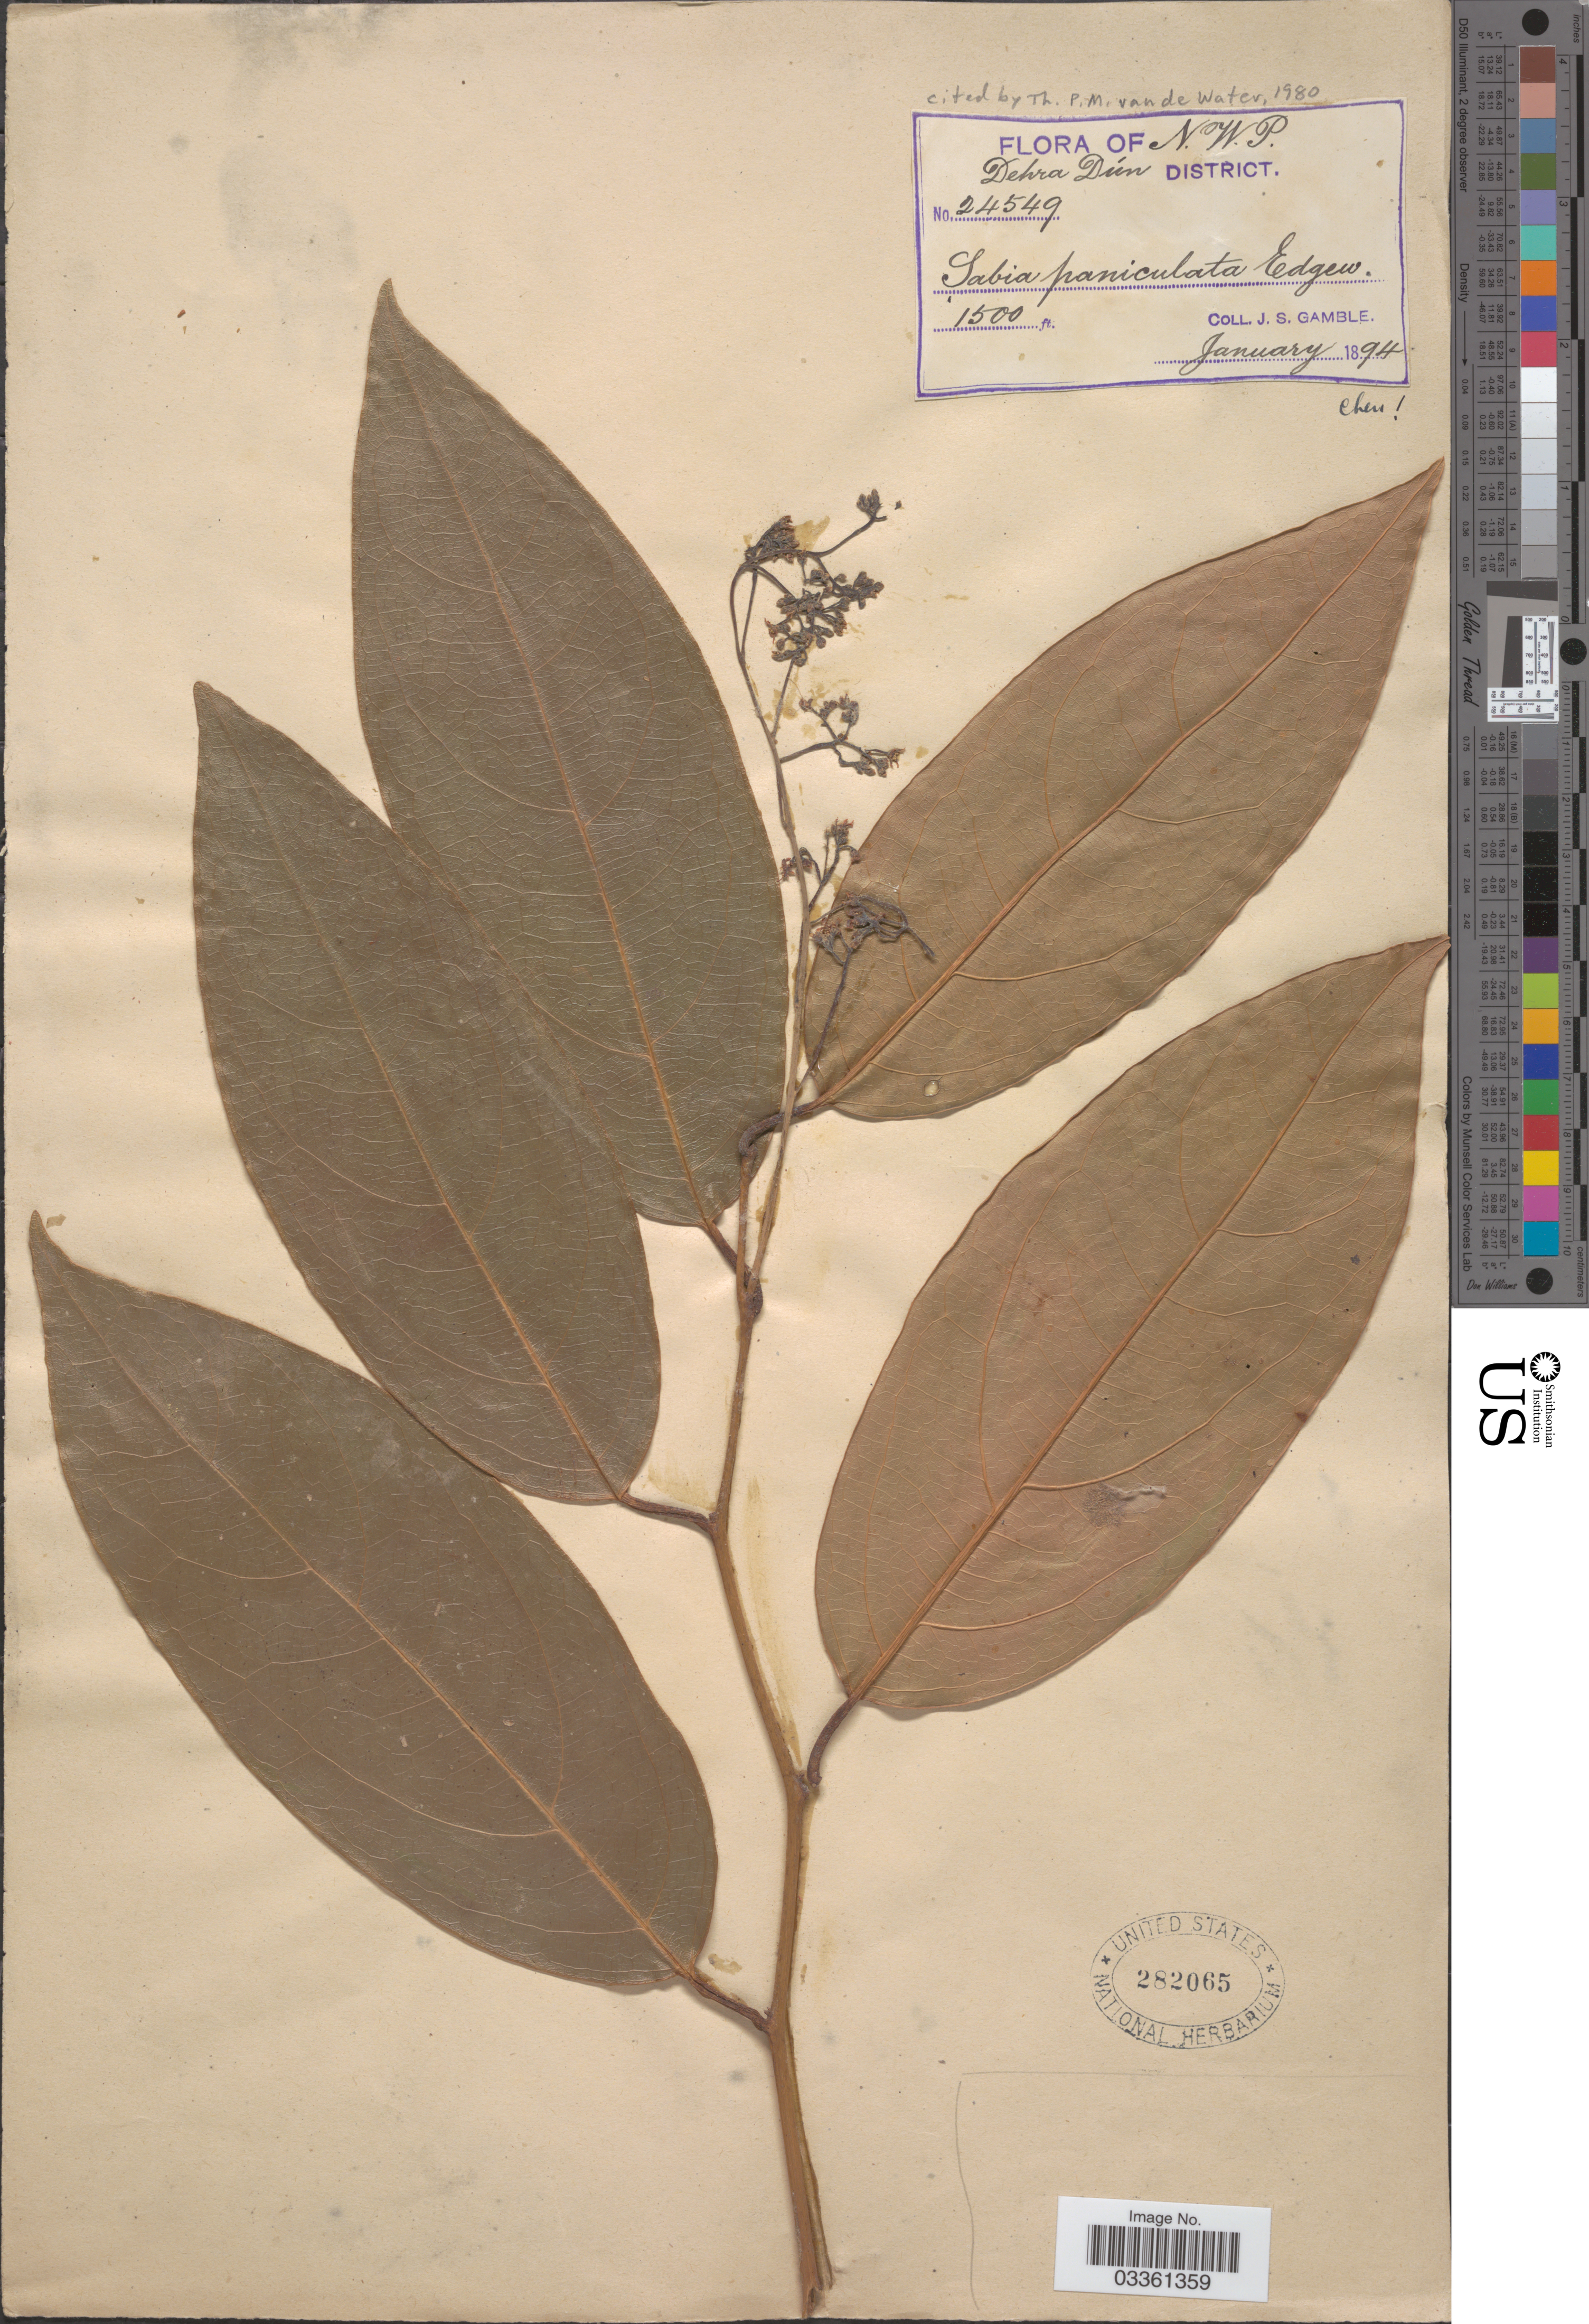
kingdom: Plantae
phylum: Tracheophyta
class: Magnoliopsida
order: Proteales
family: Sabiaceae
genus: Sabia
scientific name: Sabia paniculata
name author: Edgew. ex Hook. f. & Thomson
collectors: J. S. Gamble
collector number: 24549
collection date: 1894-01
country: India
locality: N.W.P. Dehra Dún District.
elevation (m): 457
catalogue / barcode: US 282065